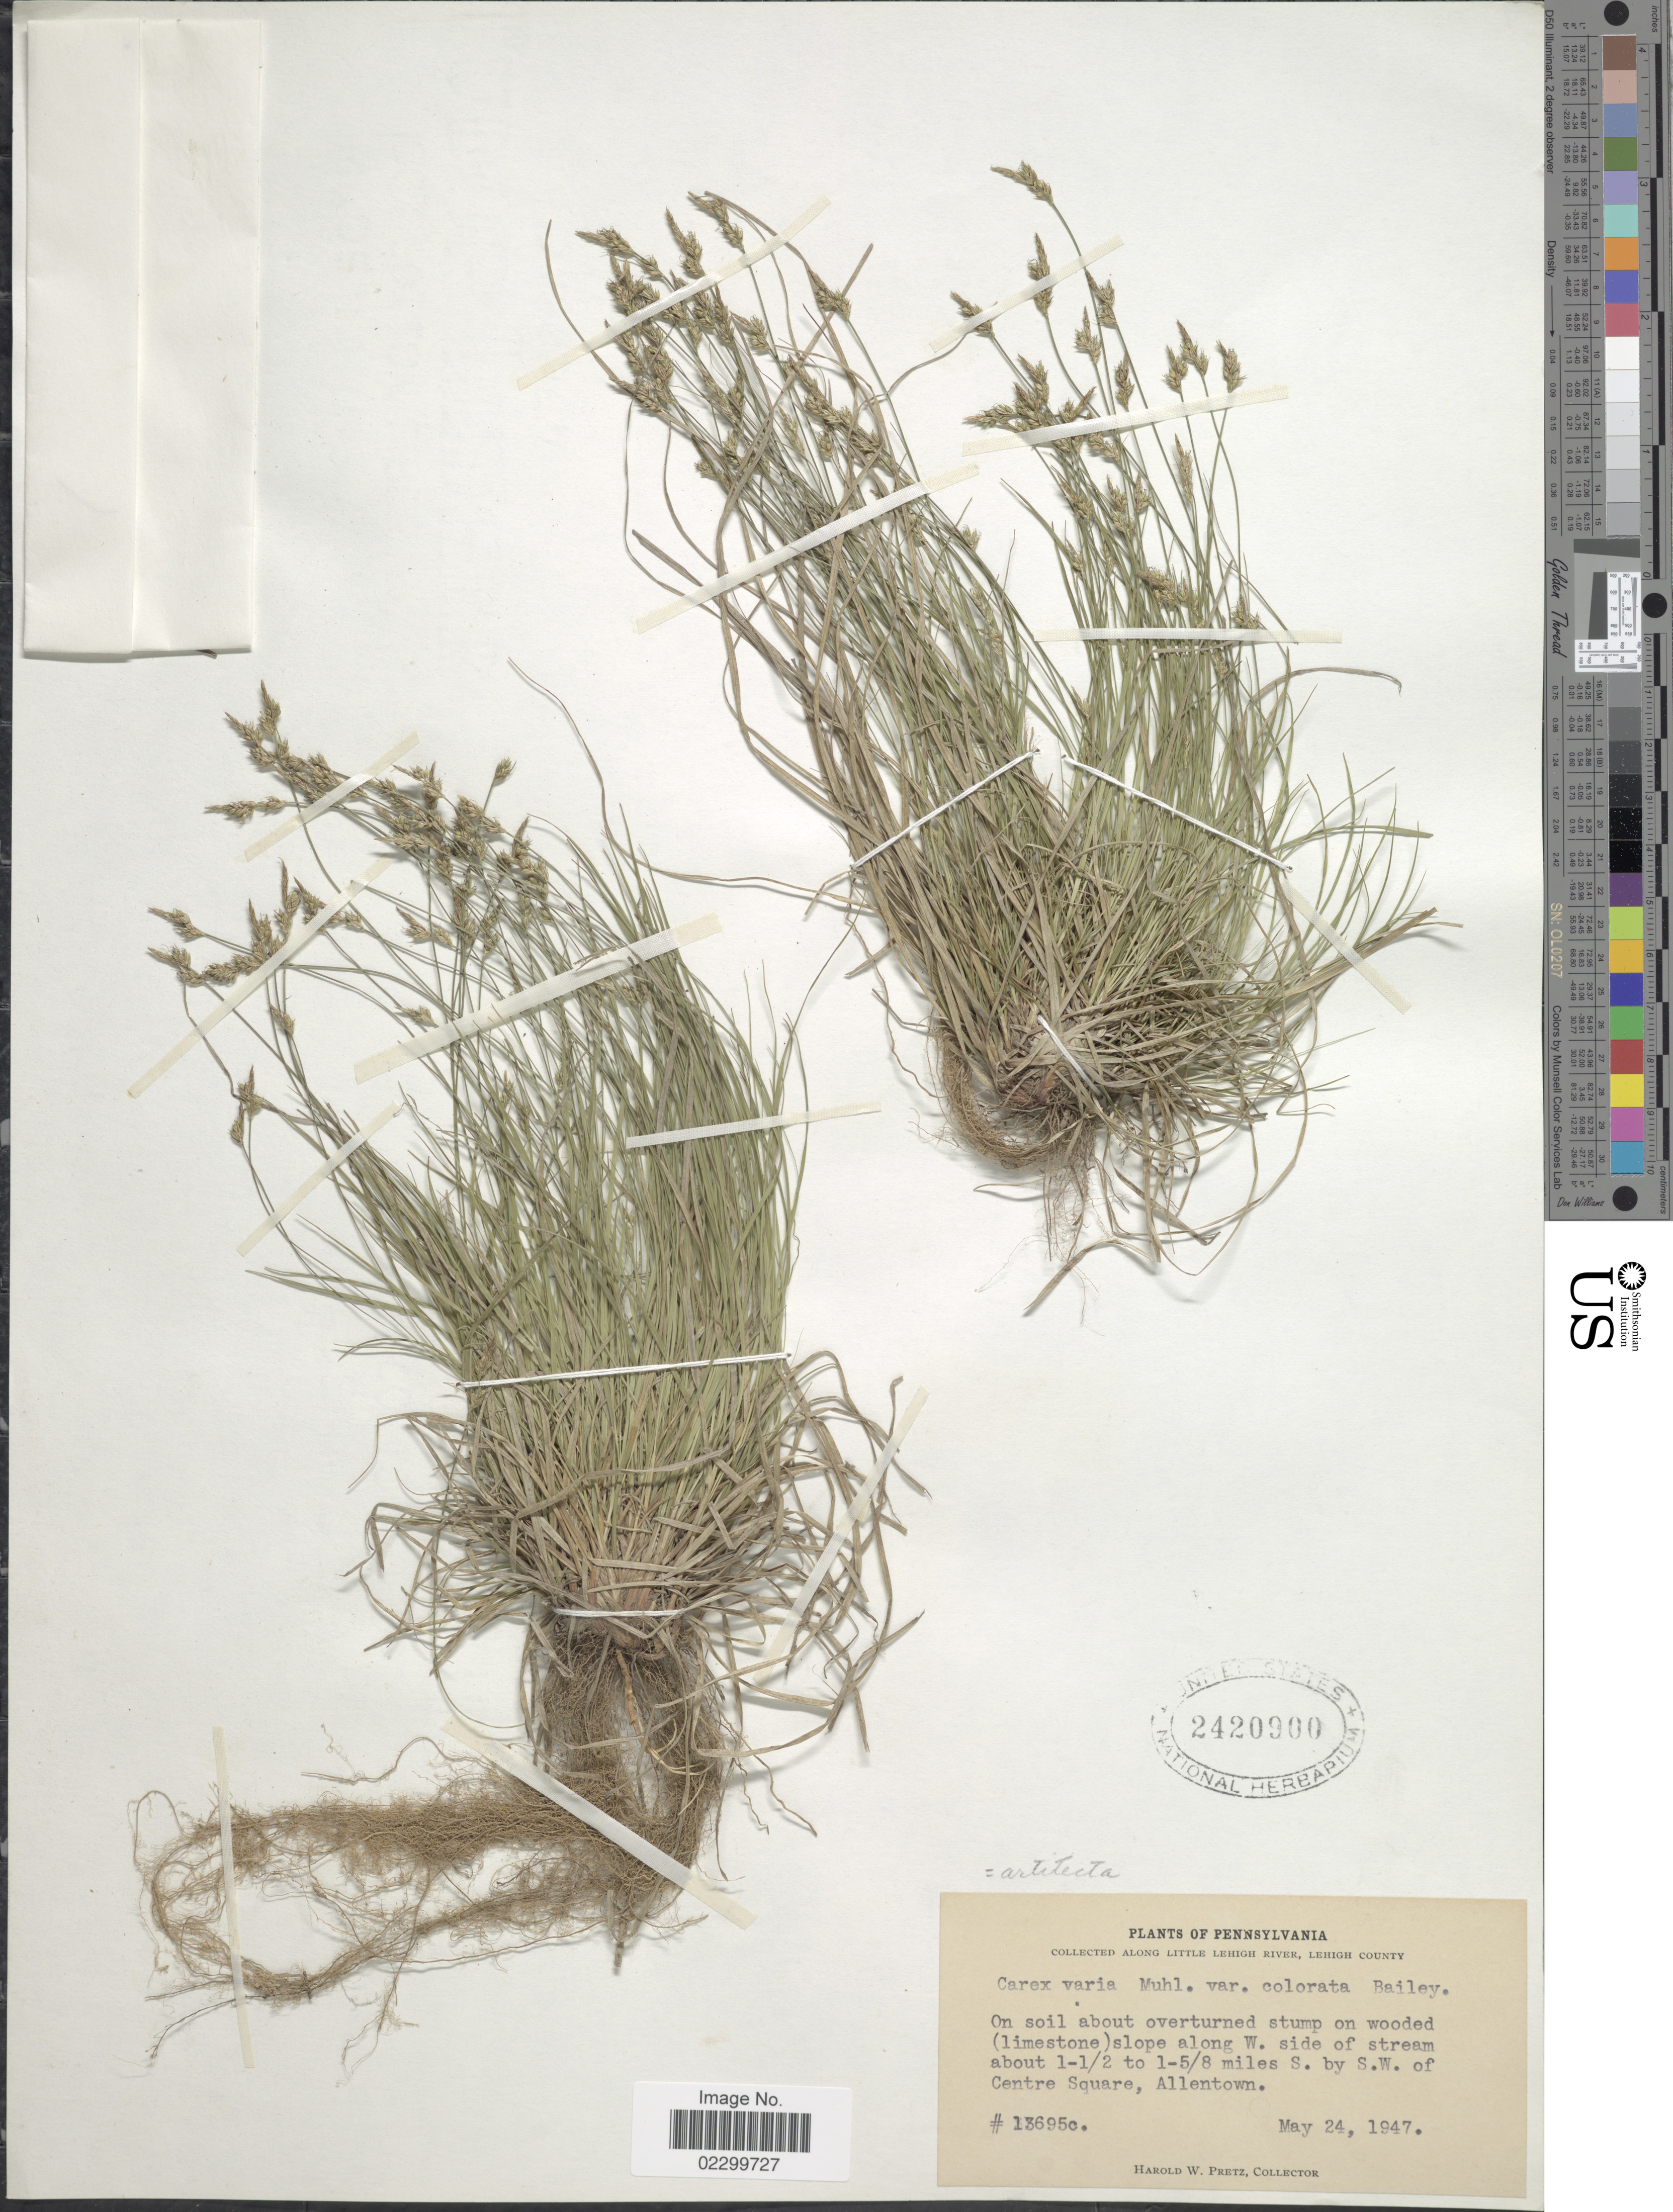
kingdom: Plantae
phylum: Tracheophyta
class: Liliopsida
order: Poales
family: Cyperaceae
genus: Carex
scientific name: Carex albicans var. albicans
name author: Willd. ex Spreng.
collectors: H. W. Pretz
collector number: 13695c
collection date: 1947-05-24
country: United States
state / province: Pennsylvania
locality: Along Little Lehigh River, Lehigh County, on soil about overturned stump on wooded slope along W. side of stream about 1-1/2 to 1-5/8 miles S. by S.W. of Centre Square, Allentown.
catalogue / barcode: US 2420900